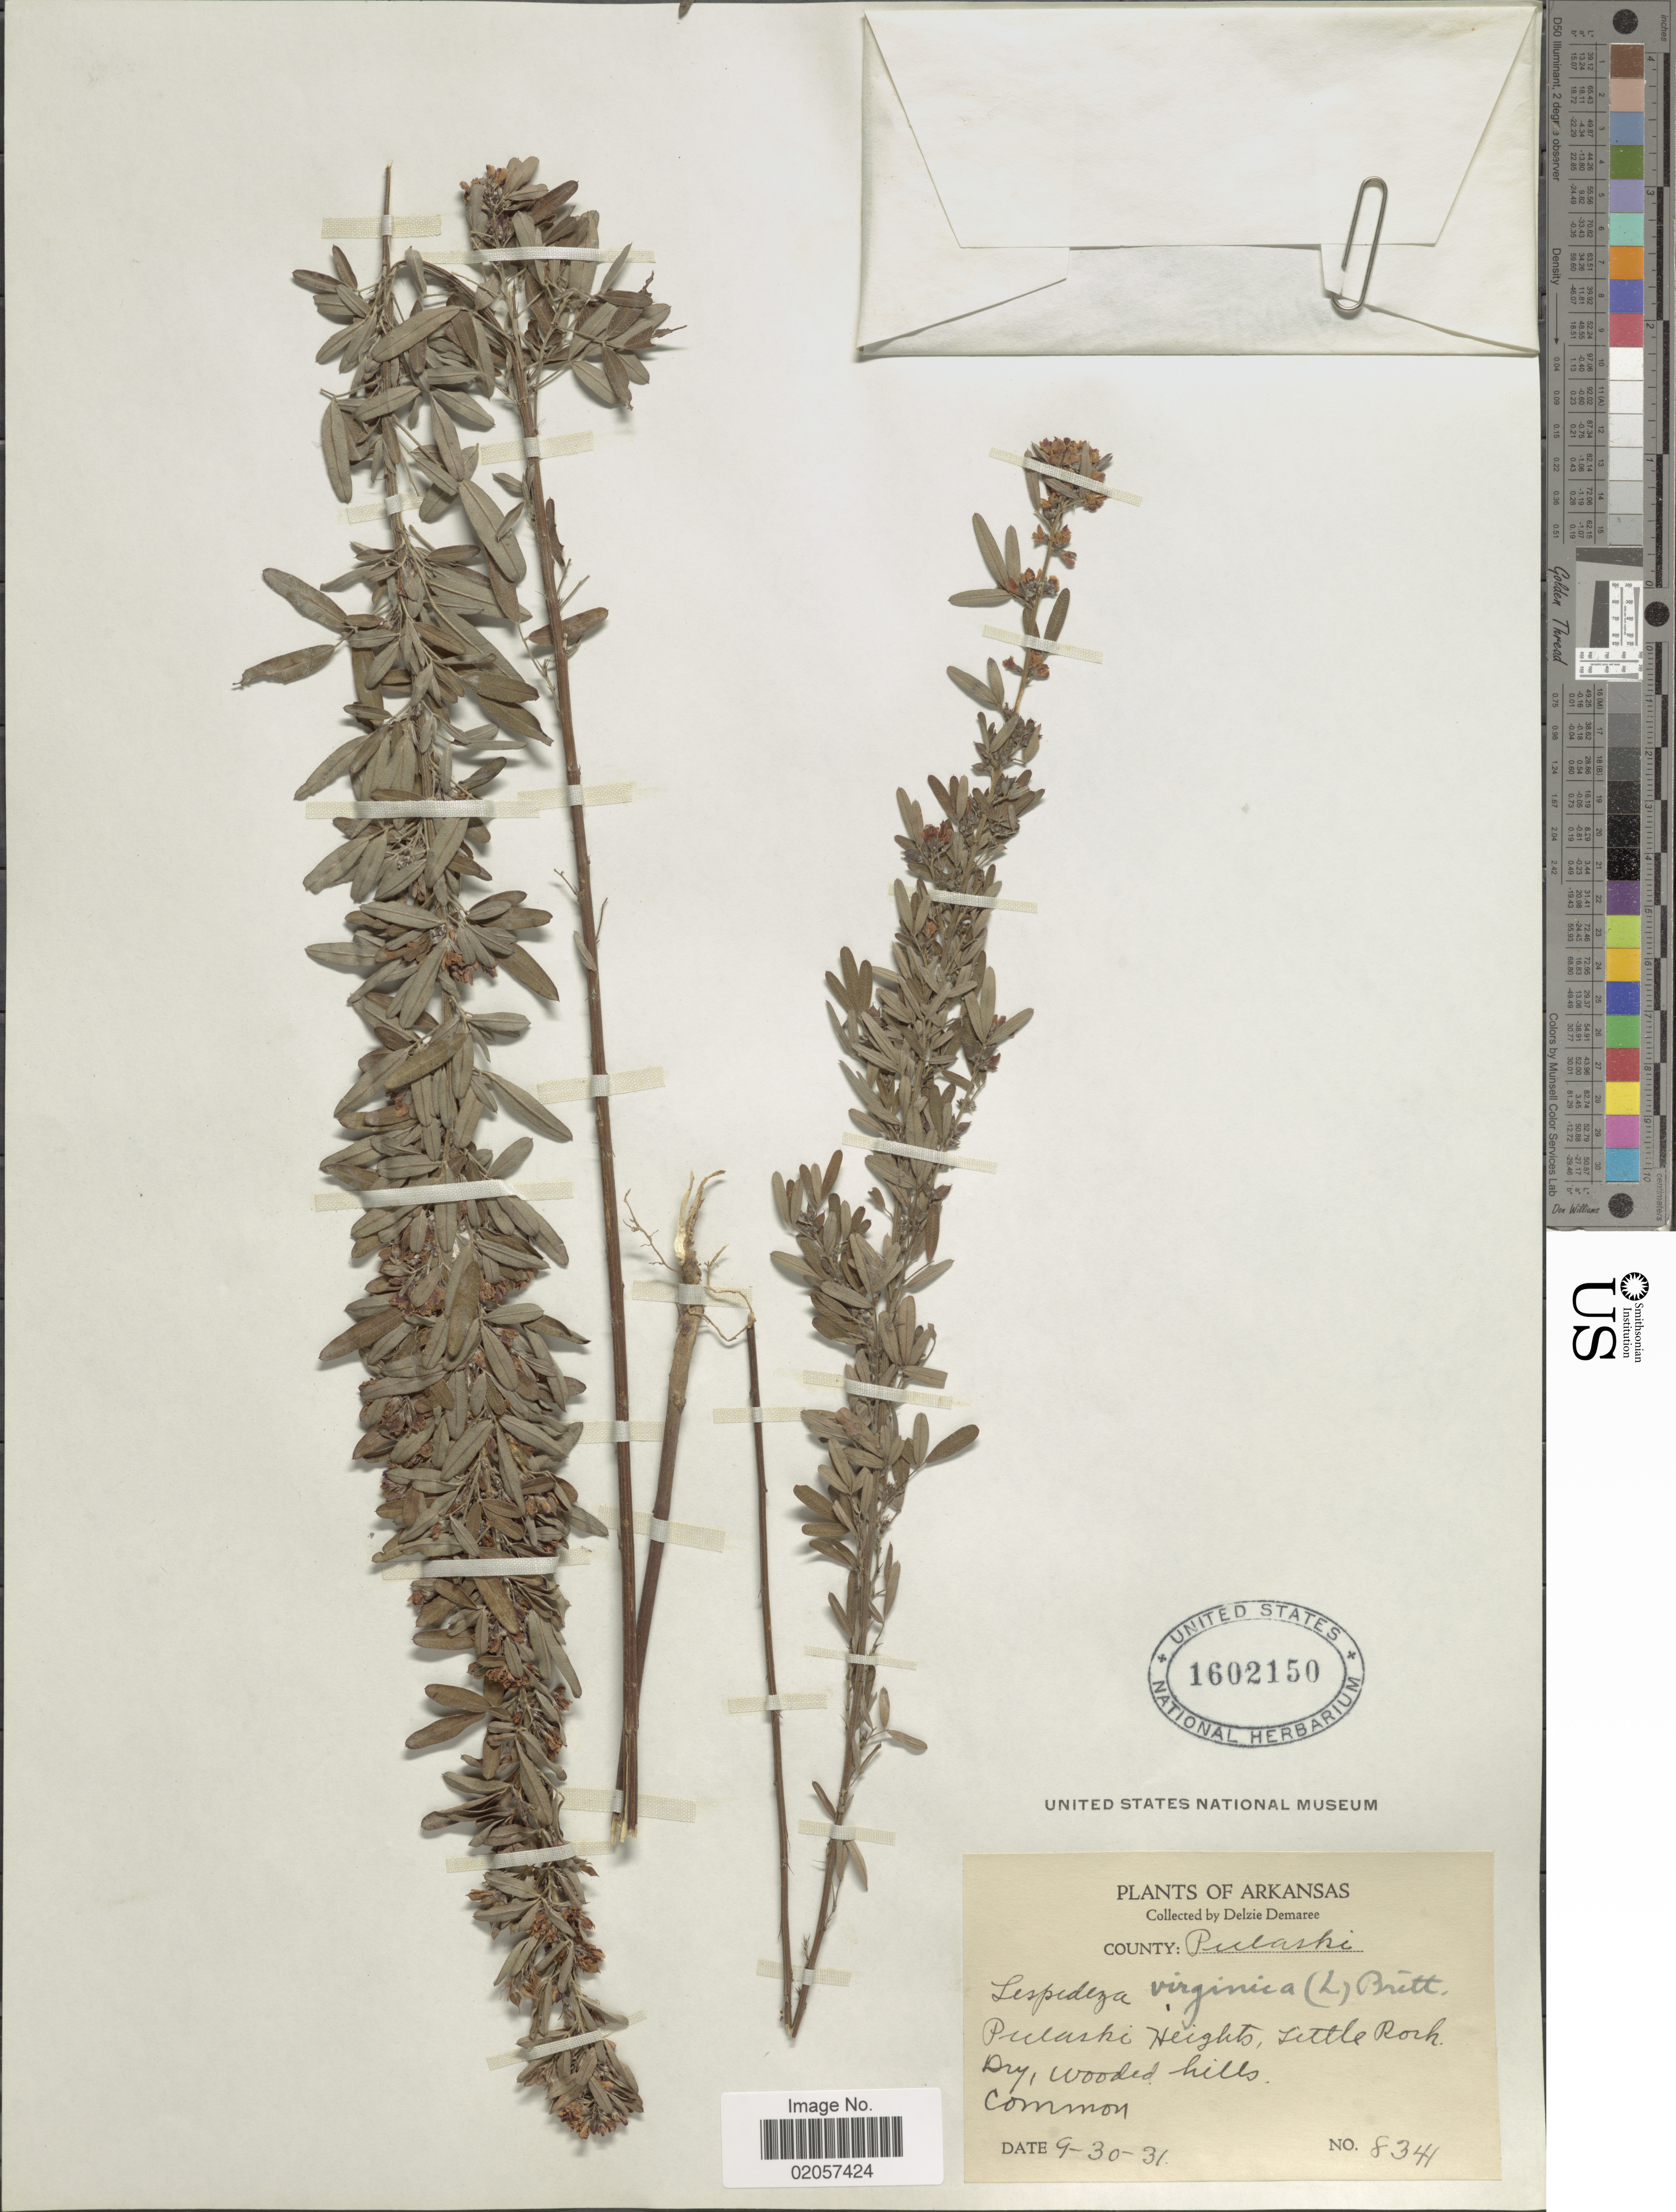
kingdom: Plantae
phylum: Tracheophyta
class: Magnoliopsida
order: Fabales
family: Fabaceae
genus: Lespedeza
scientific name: Lespedeza virginica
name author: (L.) Britton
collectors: D. Demaree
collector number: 8341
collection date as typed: Transcribed d/m/y: 30/9/31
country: United States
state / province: Arkansas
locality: Arkansas, County: Pulaski, Pulaski Heights, Little Rock.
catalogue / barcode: US 1602150